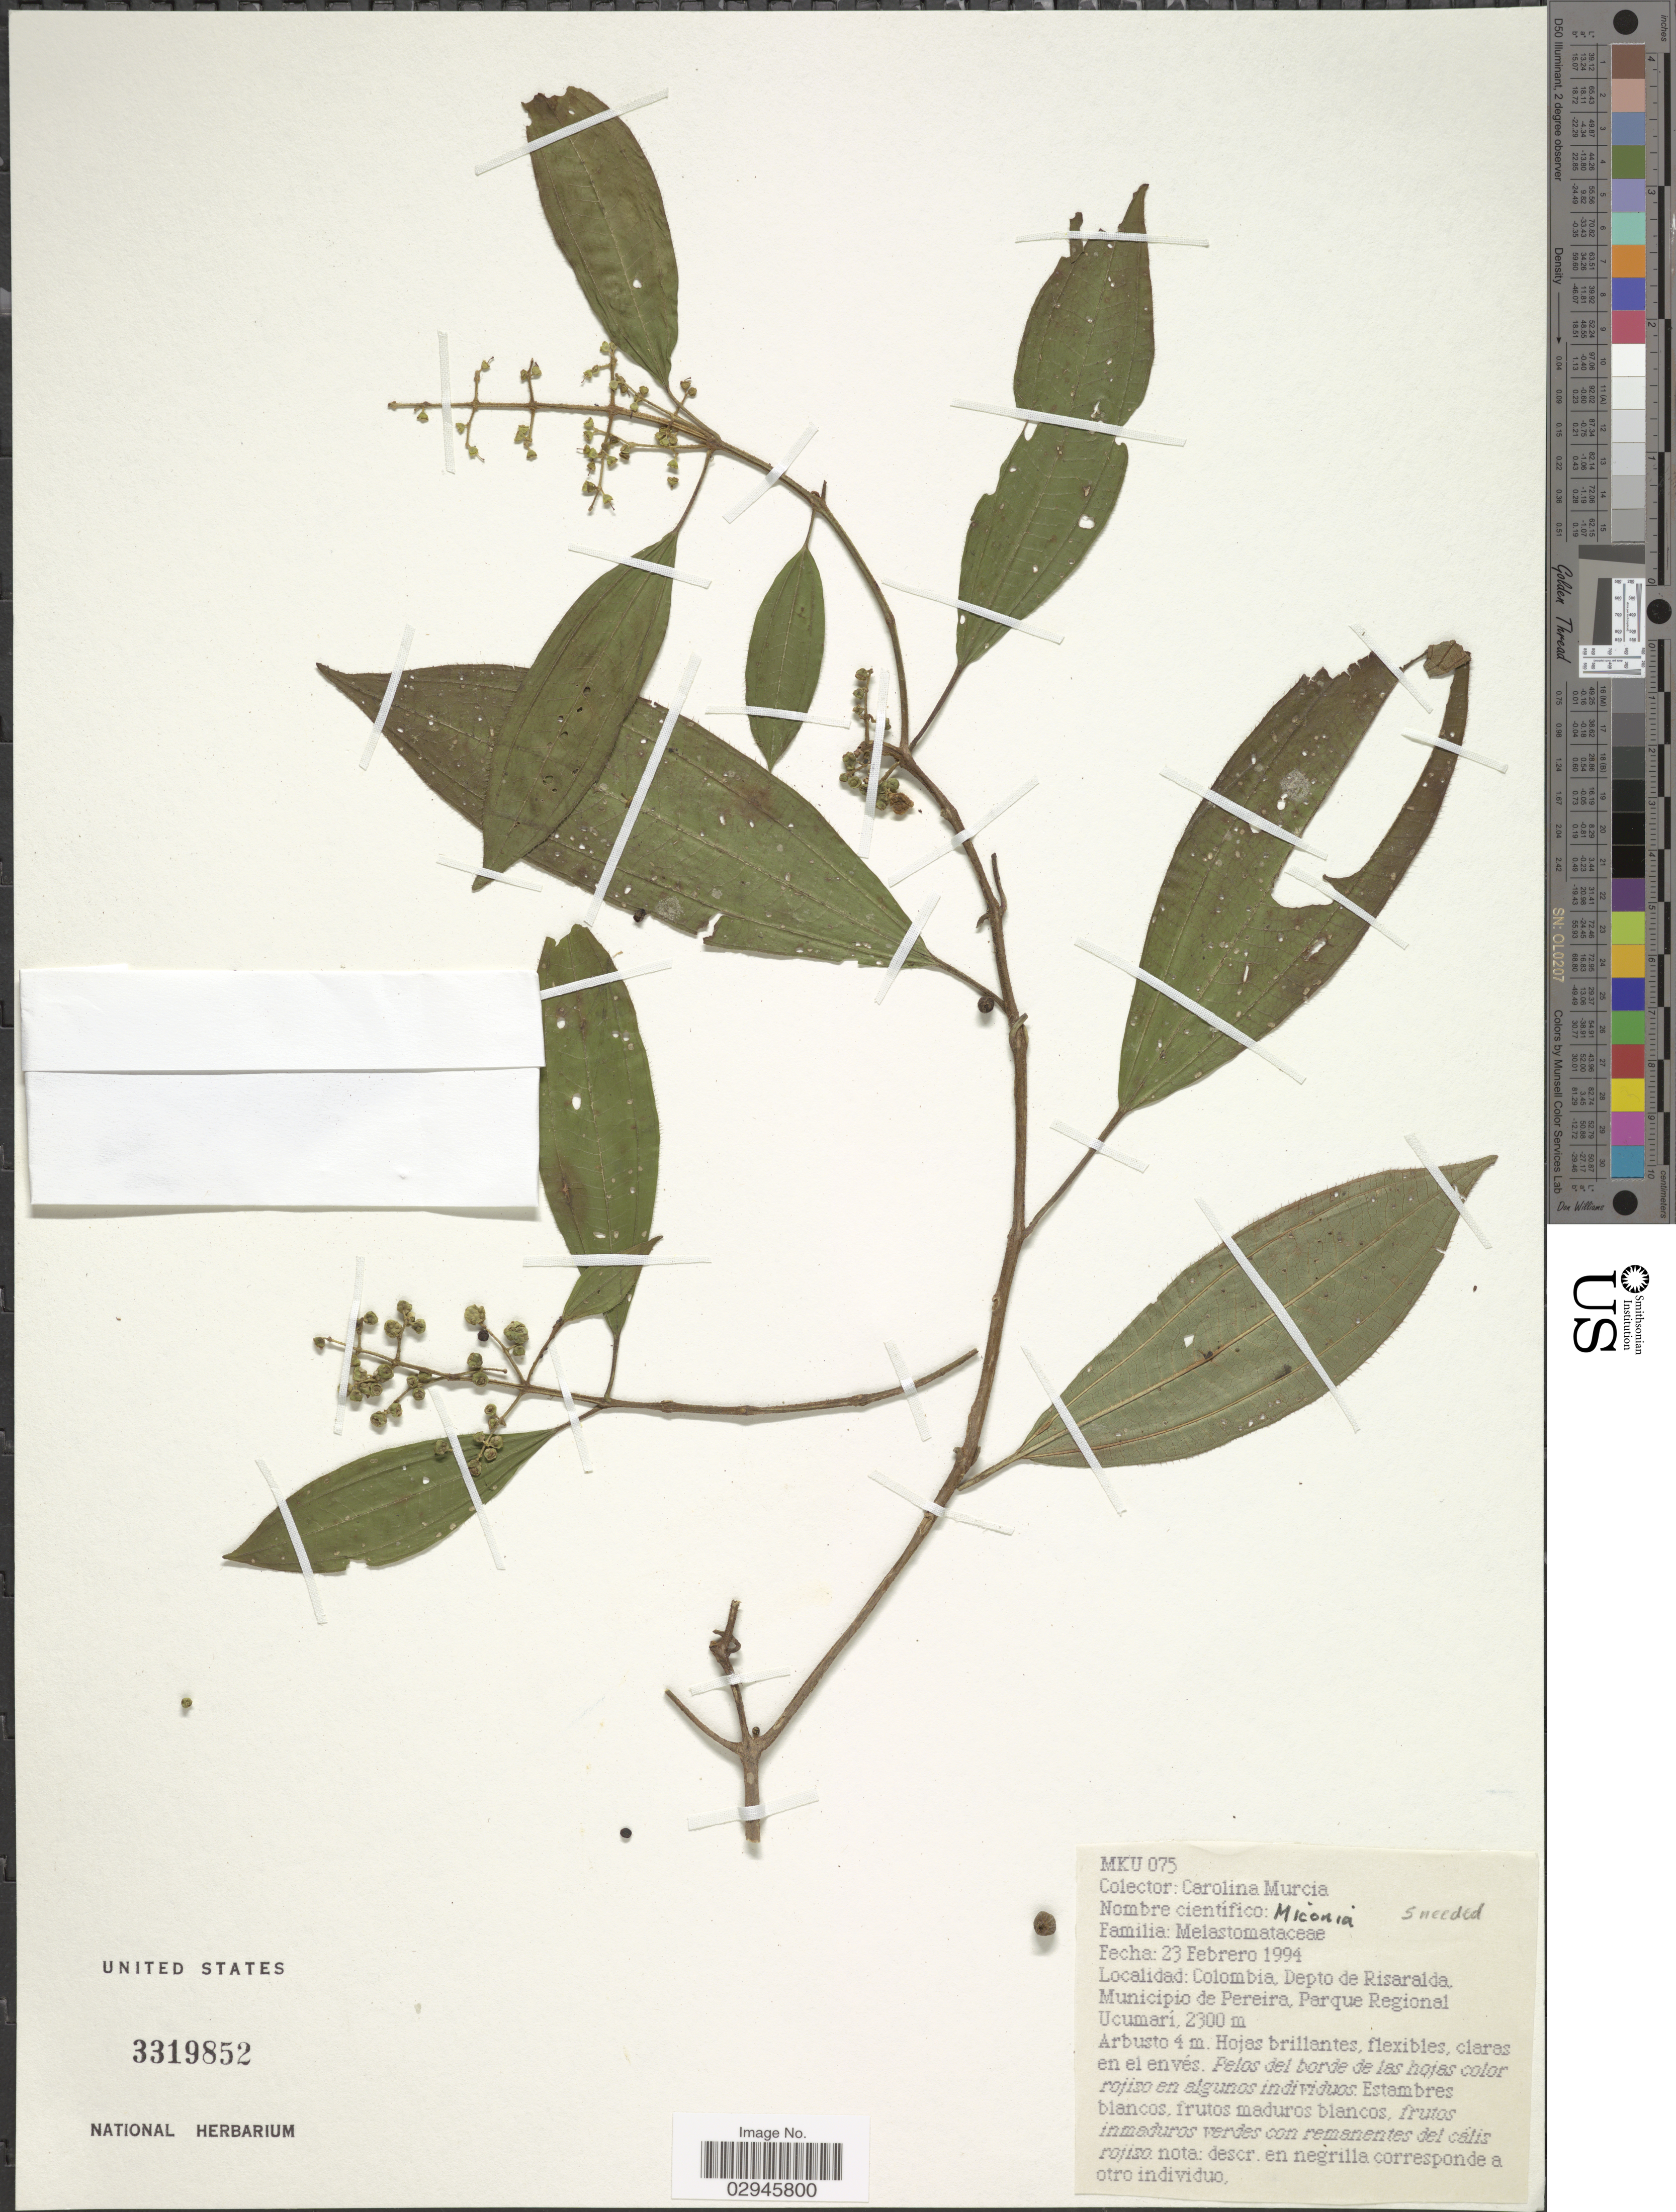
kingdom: Plantae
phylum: Tracheophyta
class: Magnoliopsida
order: Myrtales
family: Melastomataceae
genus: Miconia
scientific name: Miconia sp.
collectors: C. Murcia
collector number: MKU 075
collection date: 1994-02-23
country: Colombia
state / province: Risaralda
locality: Depto de Risaralda, Municipio de Pereira, Parque Regional Ucumari.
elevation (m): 2300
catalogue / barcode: US 3319852